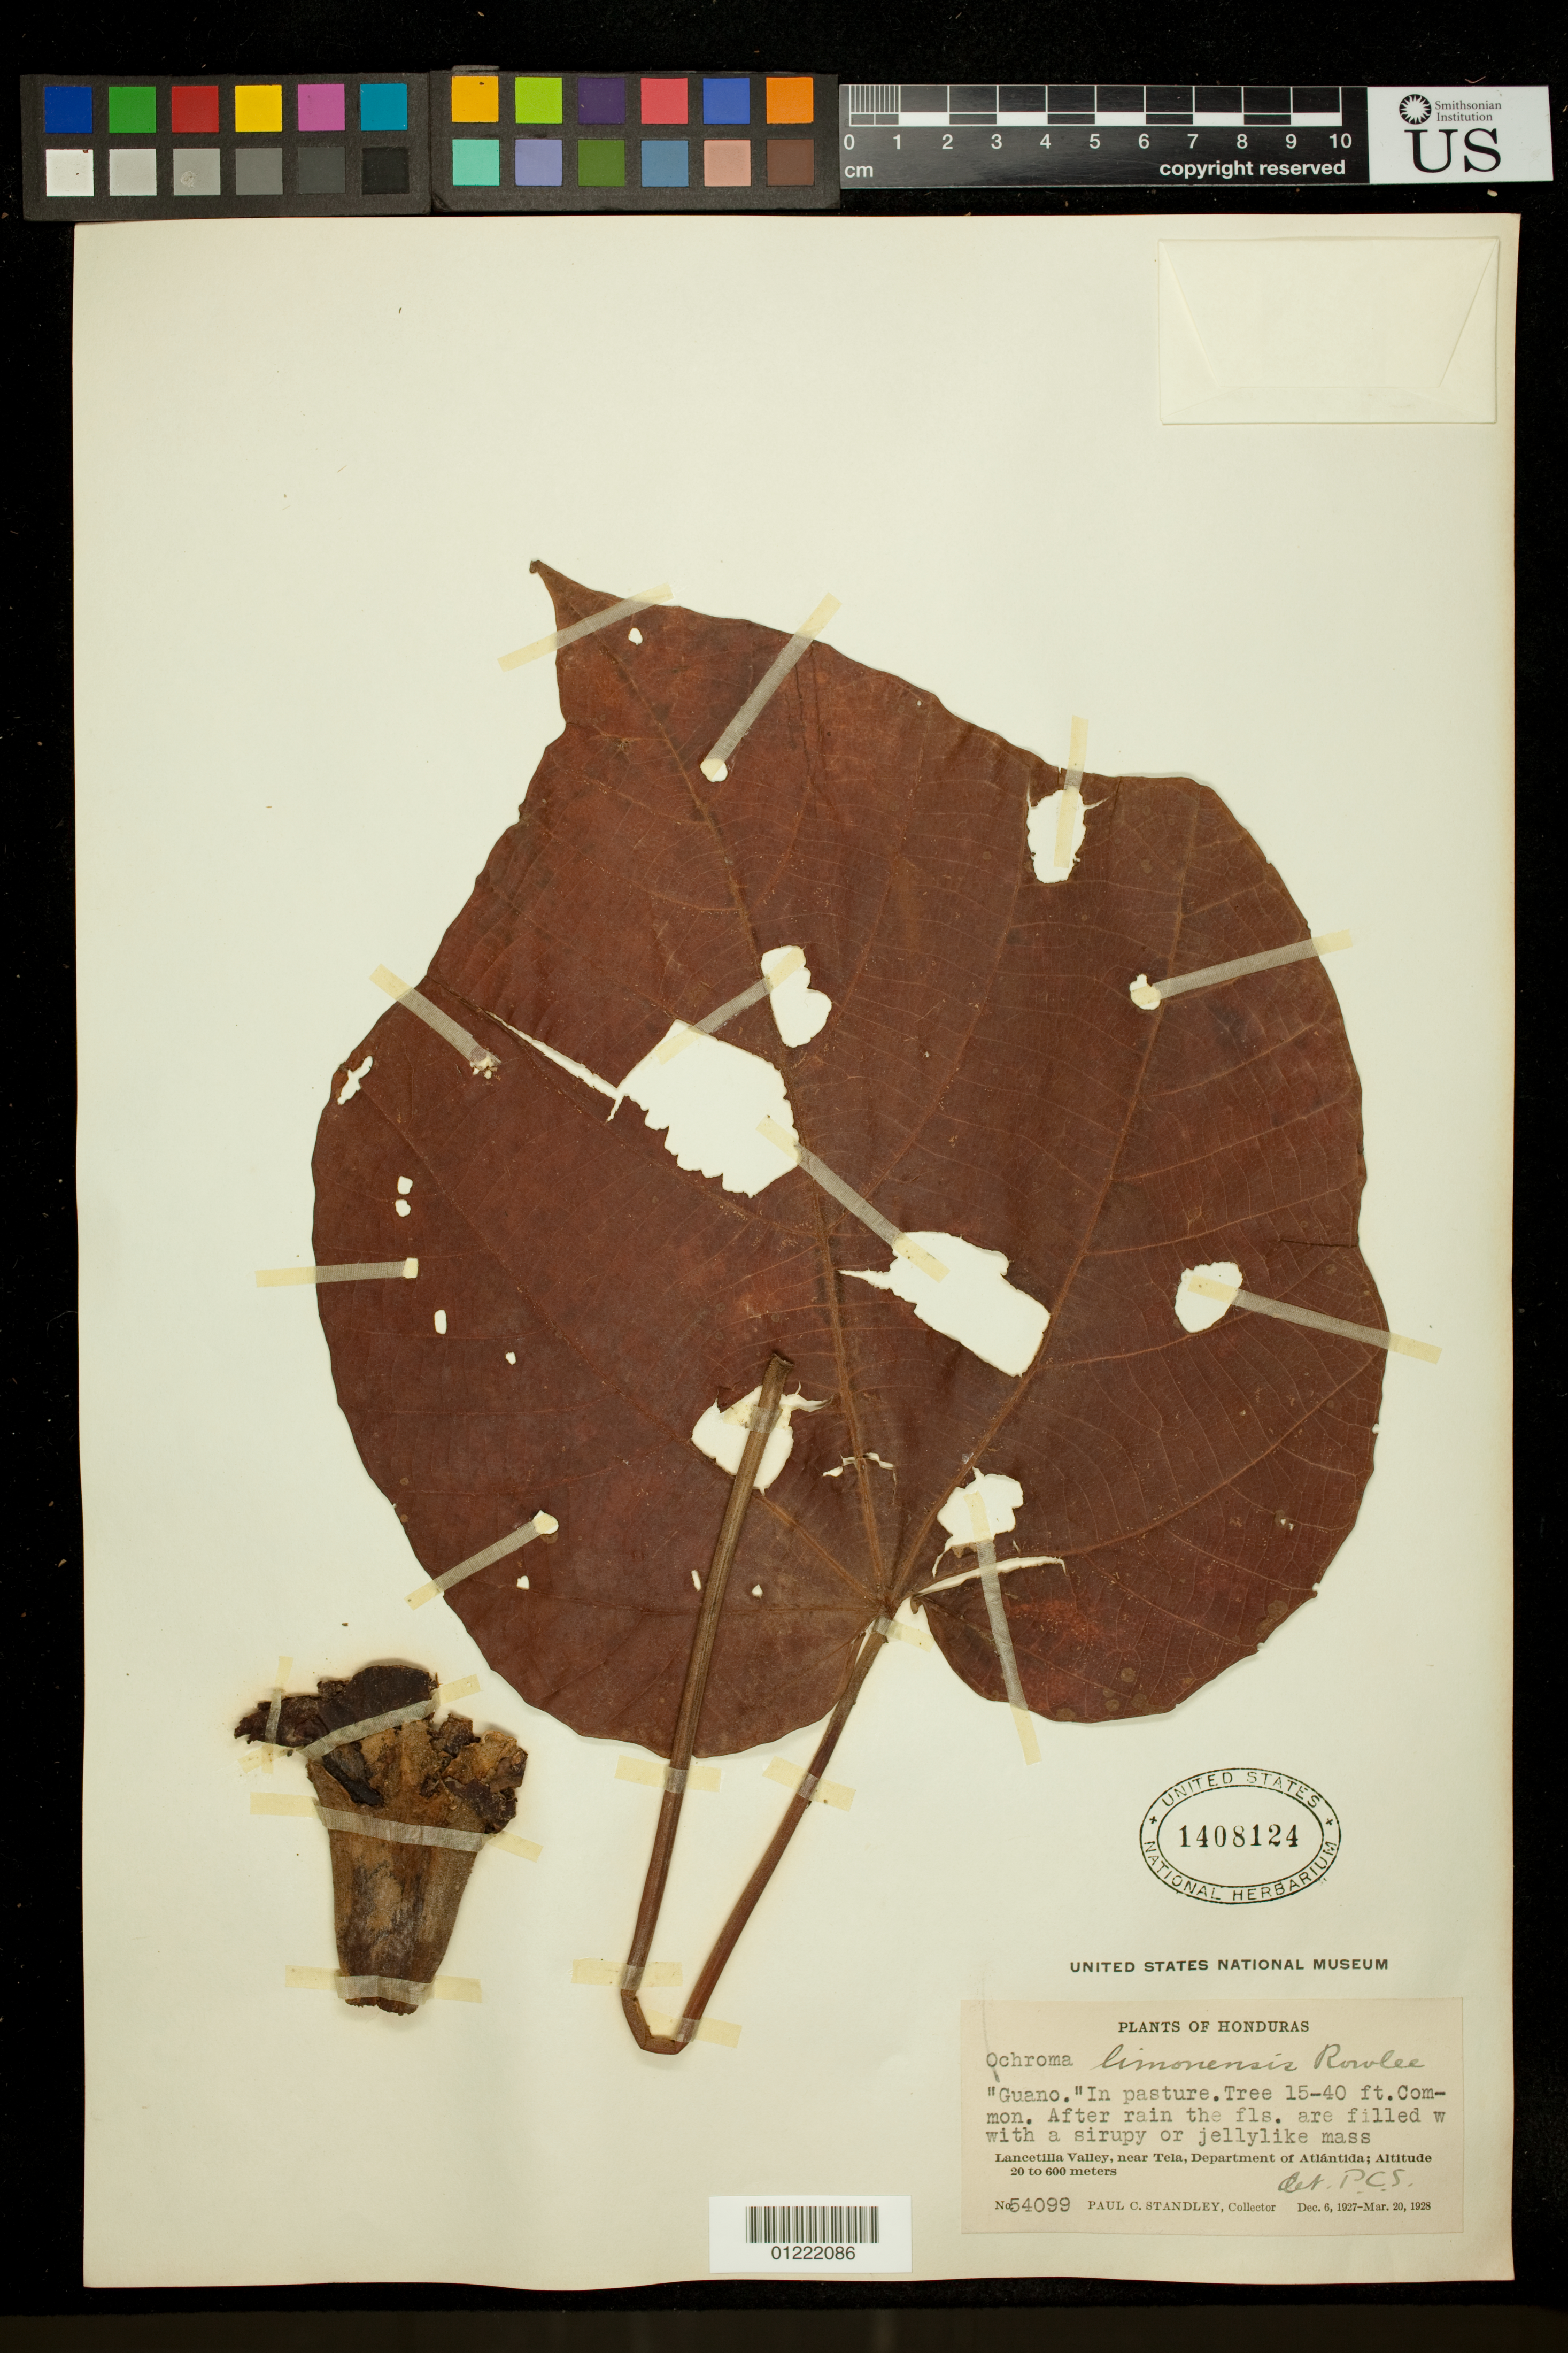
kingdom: Plantae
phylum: Tracheophyta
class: Magnoliopsida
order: Malvales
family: Malvaceae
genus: Ochroma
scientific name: Ochroma pyramidale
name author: (Cav. ex Lam.) Urb.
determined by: Dorr, L. J., (BOT), Smithsonian Institution - National Museum of Natural History (UNITED STATES)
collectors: P. C. Standley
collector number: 54099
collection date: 1927-12-06/1928-03-20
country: Honduras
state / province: Atlántida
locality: Lancetilla Valley, near Tela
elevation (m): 20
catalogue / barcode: US 1408124